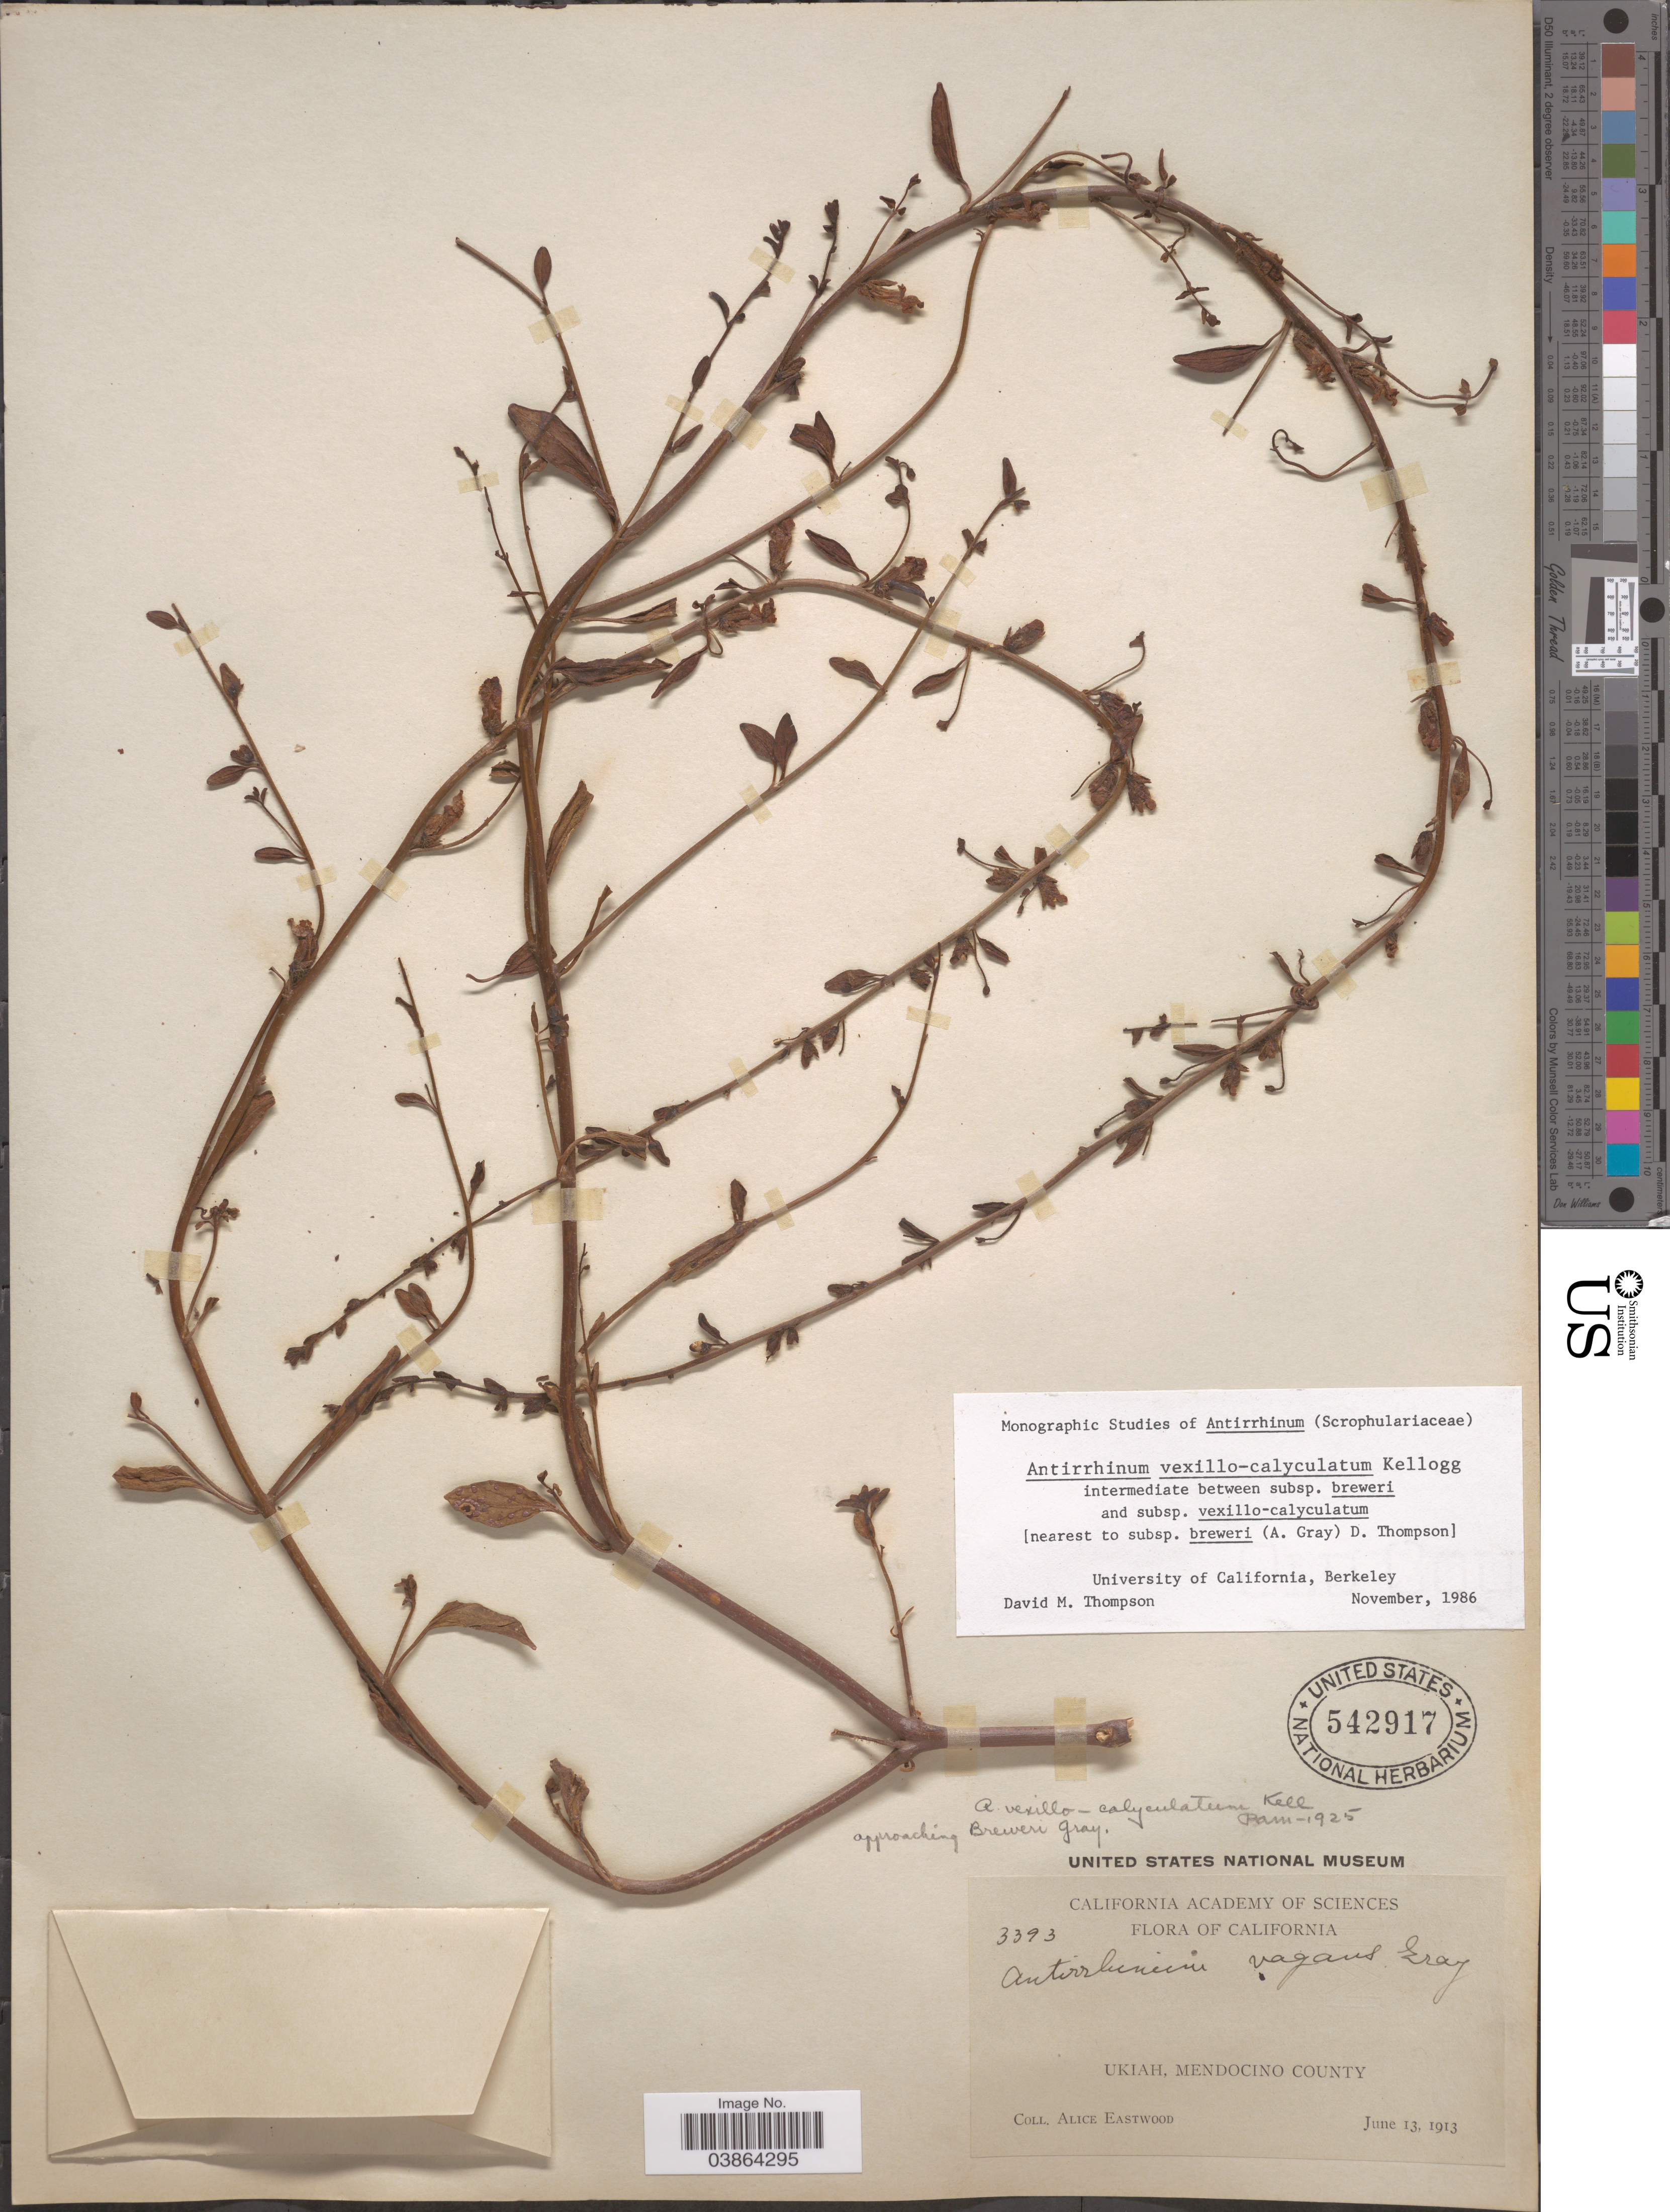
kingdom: Plantae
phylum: Tracheophyta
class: Magnoliopsida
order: Lamiales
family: Plantaginaceae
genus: Sairocarpus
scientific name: Sairocarpus vexillocalyculatus subsp. breweri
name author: (A. Gray) Barringer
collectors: A. Eastwood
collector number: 3393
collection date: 1913-06-13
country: United States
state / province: California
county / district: Mendocino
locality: Ukiah, Mendocino County.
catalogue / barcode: US 542917